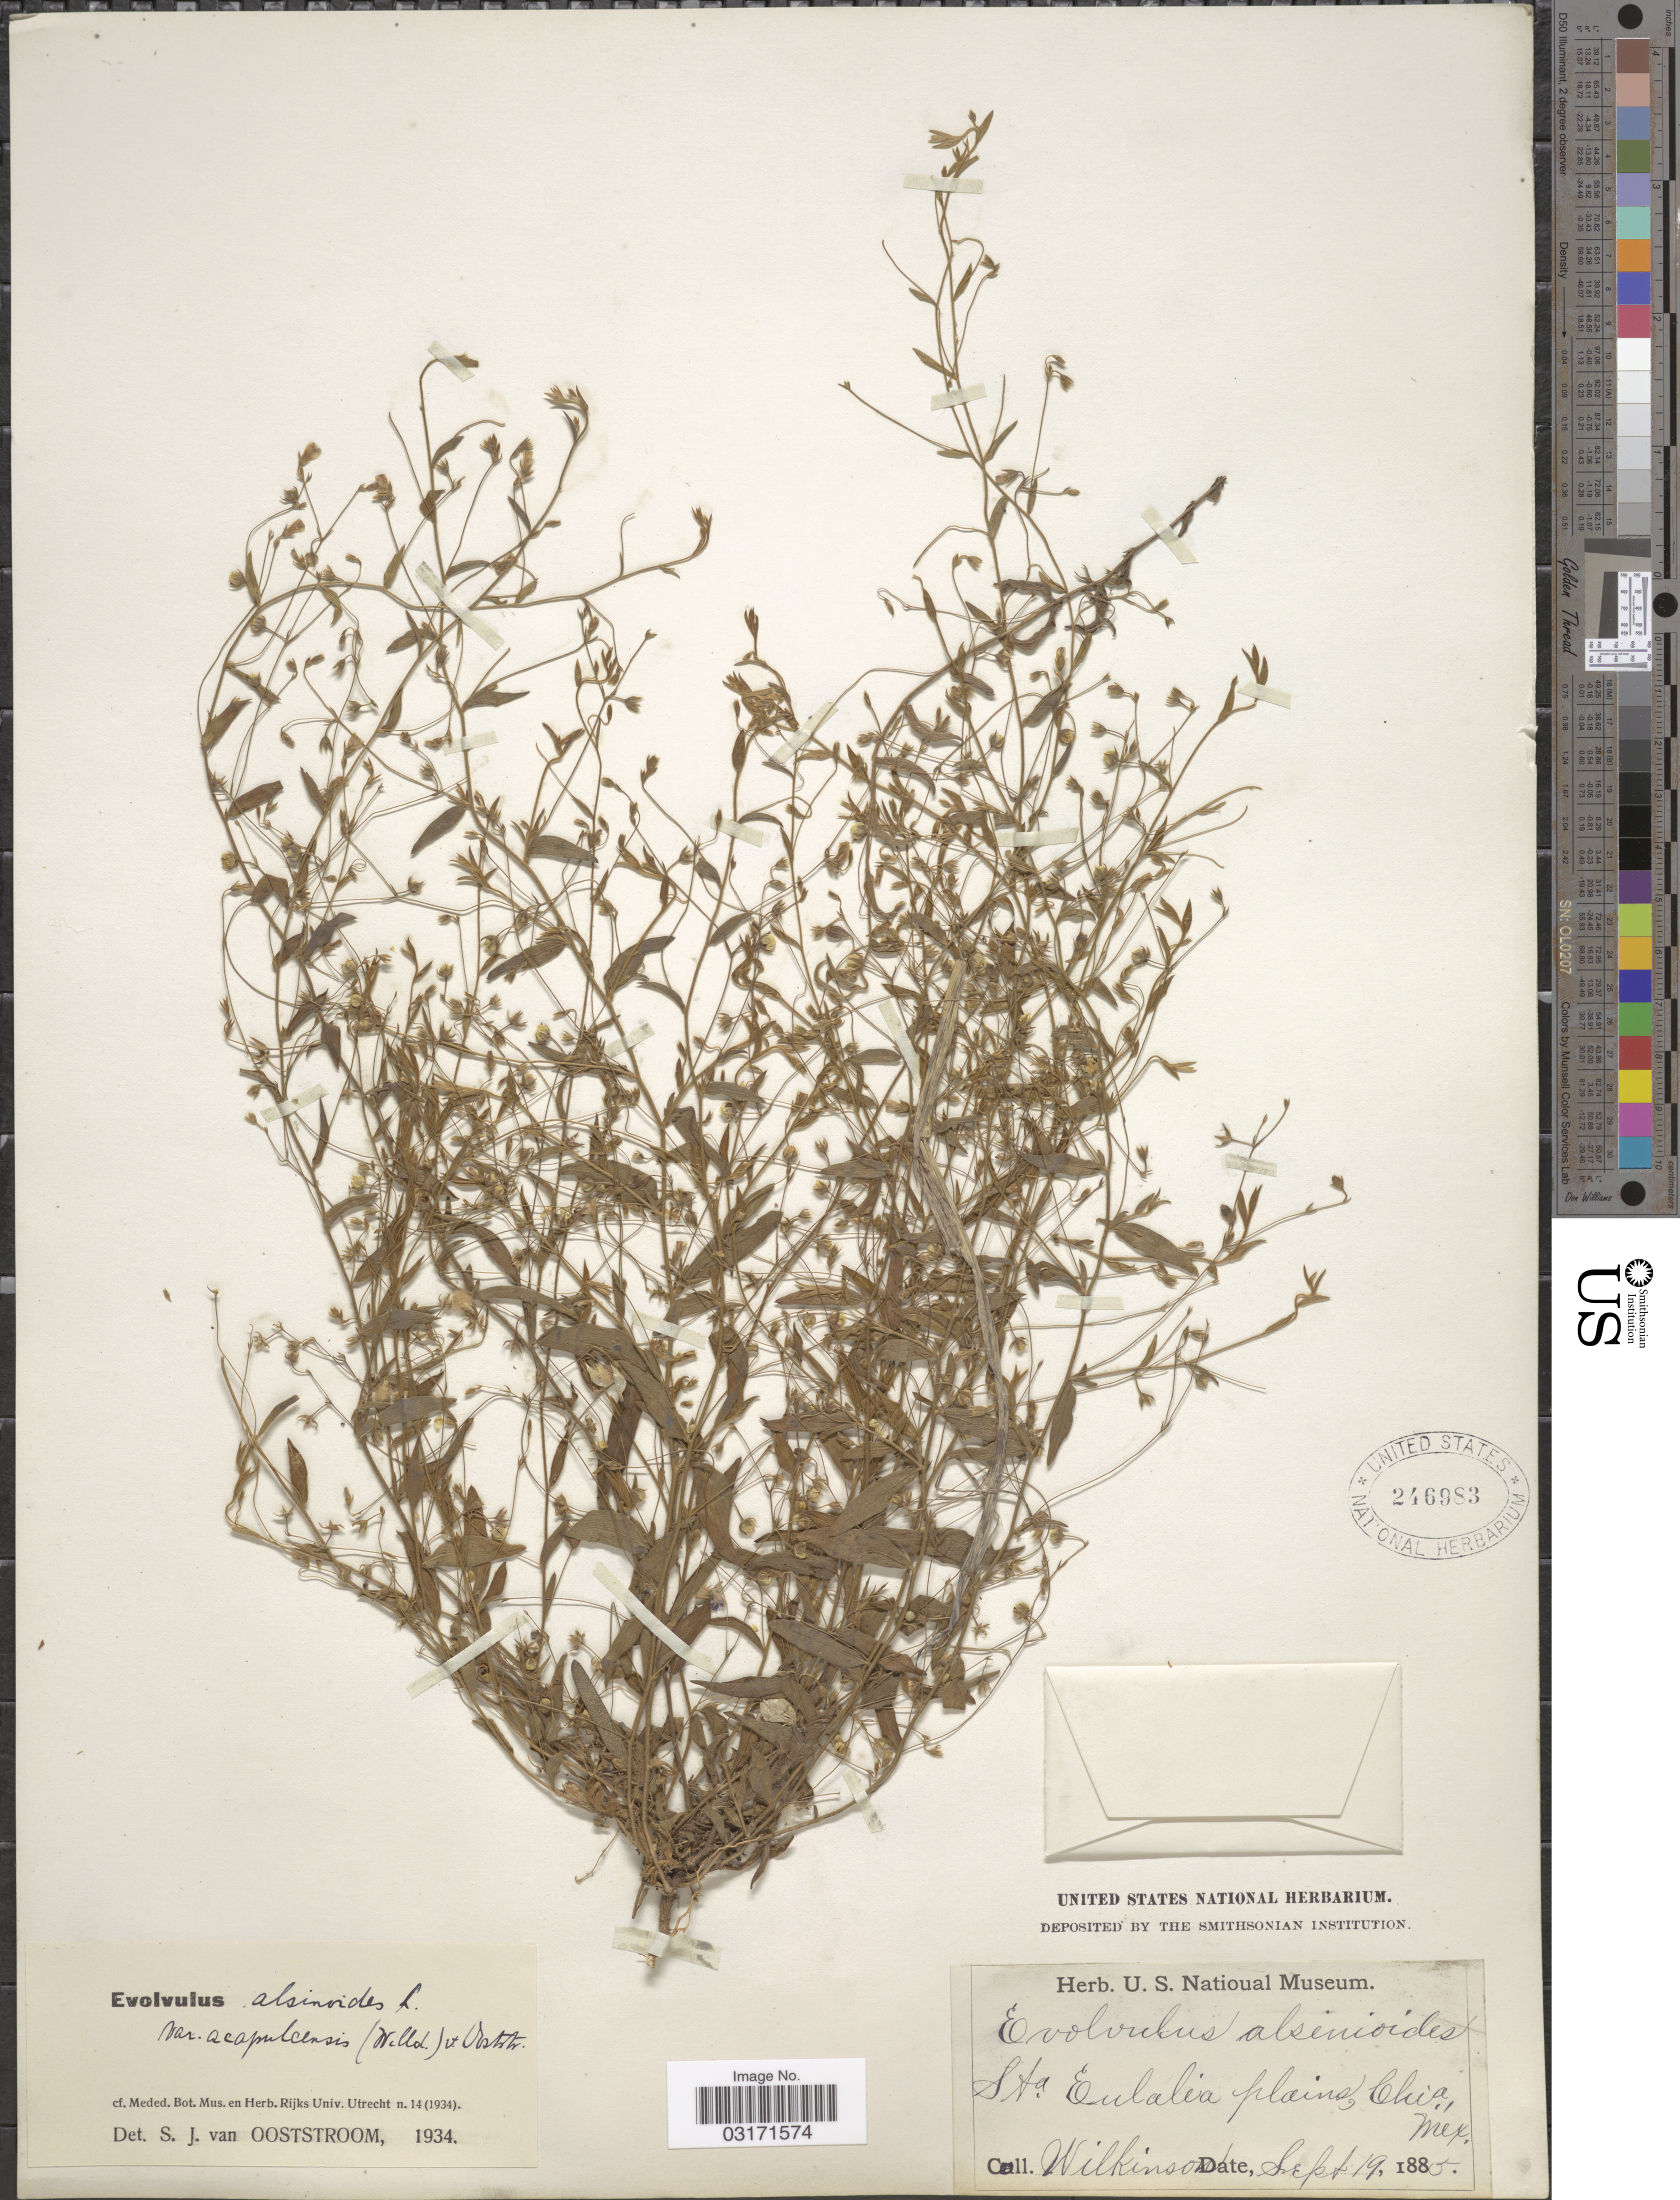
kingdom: Plantae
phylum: Tracheophyta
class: Magnoliopsida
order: Solanales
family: Convolvulaceae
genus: Evolvulus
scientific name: Evolvulus alsinoides var. acapulcensis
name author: (Willd. ex Schult.) Ooststr.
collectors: Wilkinson, --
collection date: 1885-09-19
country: Mexico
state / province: Chiapas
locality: Sta. Eulalia plains.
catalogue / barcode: US 246983